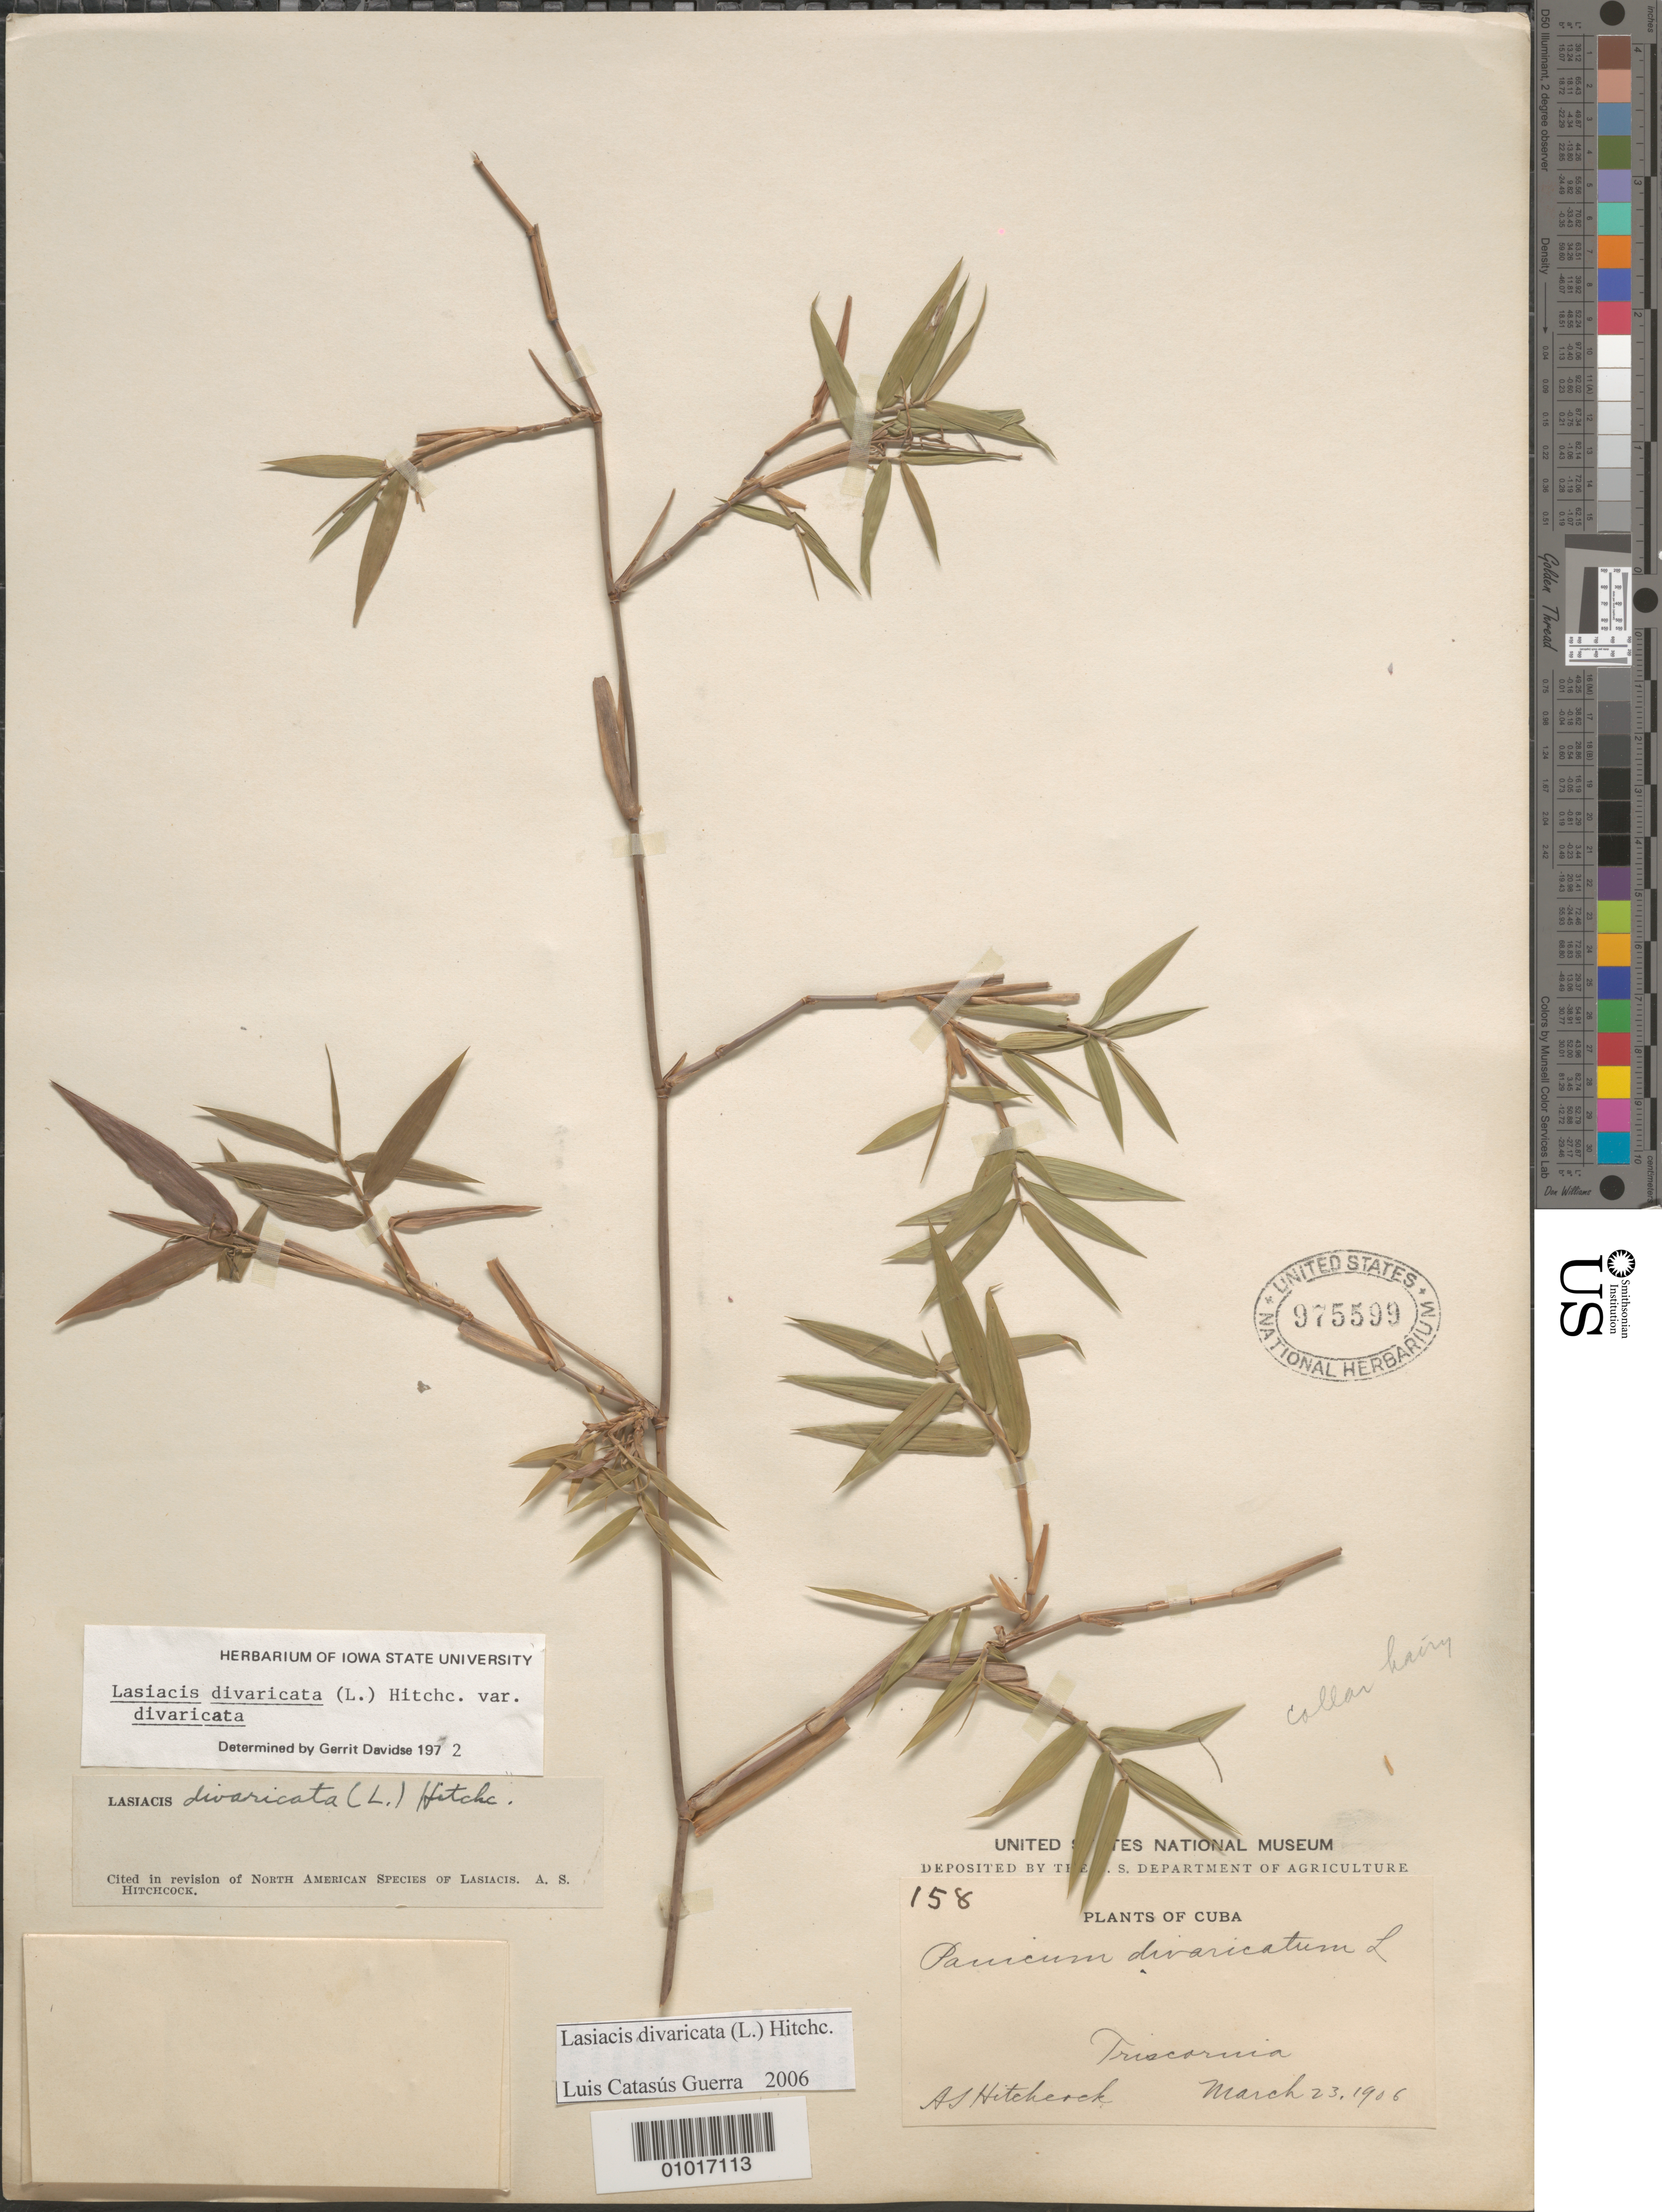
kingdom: Plantae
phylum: Tracheophyta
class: Liliopsida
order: Poales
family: Poaceae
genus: Lasiacis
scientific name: Lasiacis divaricata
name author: (L.) Hitchc.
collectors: A. S. Hitchcock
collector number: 158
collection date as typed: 23 Mar 1906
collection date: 1906-03-23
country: Cuba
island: Cuba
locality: Triscornia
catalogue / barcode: US 975599